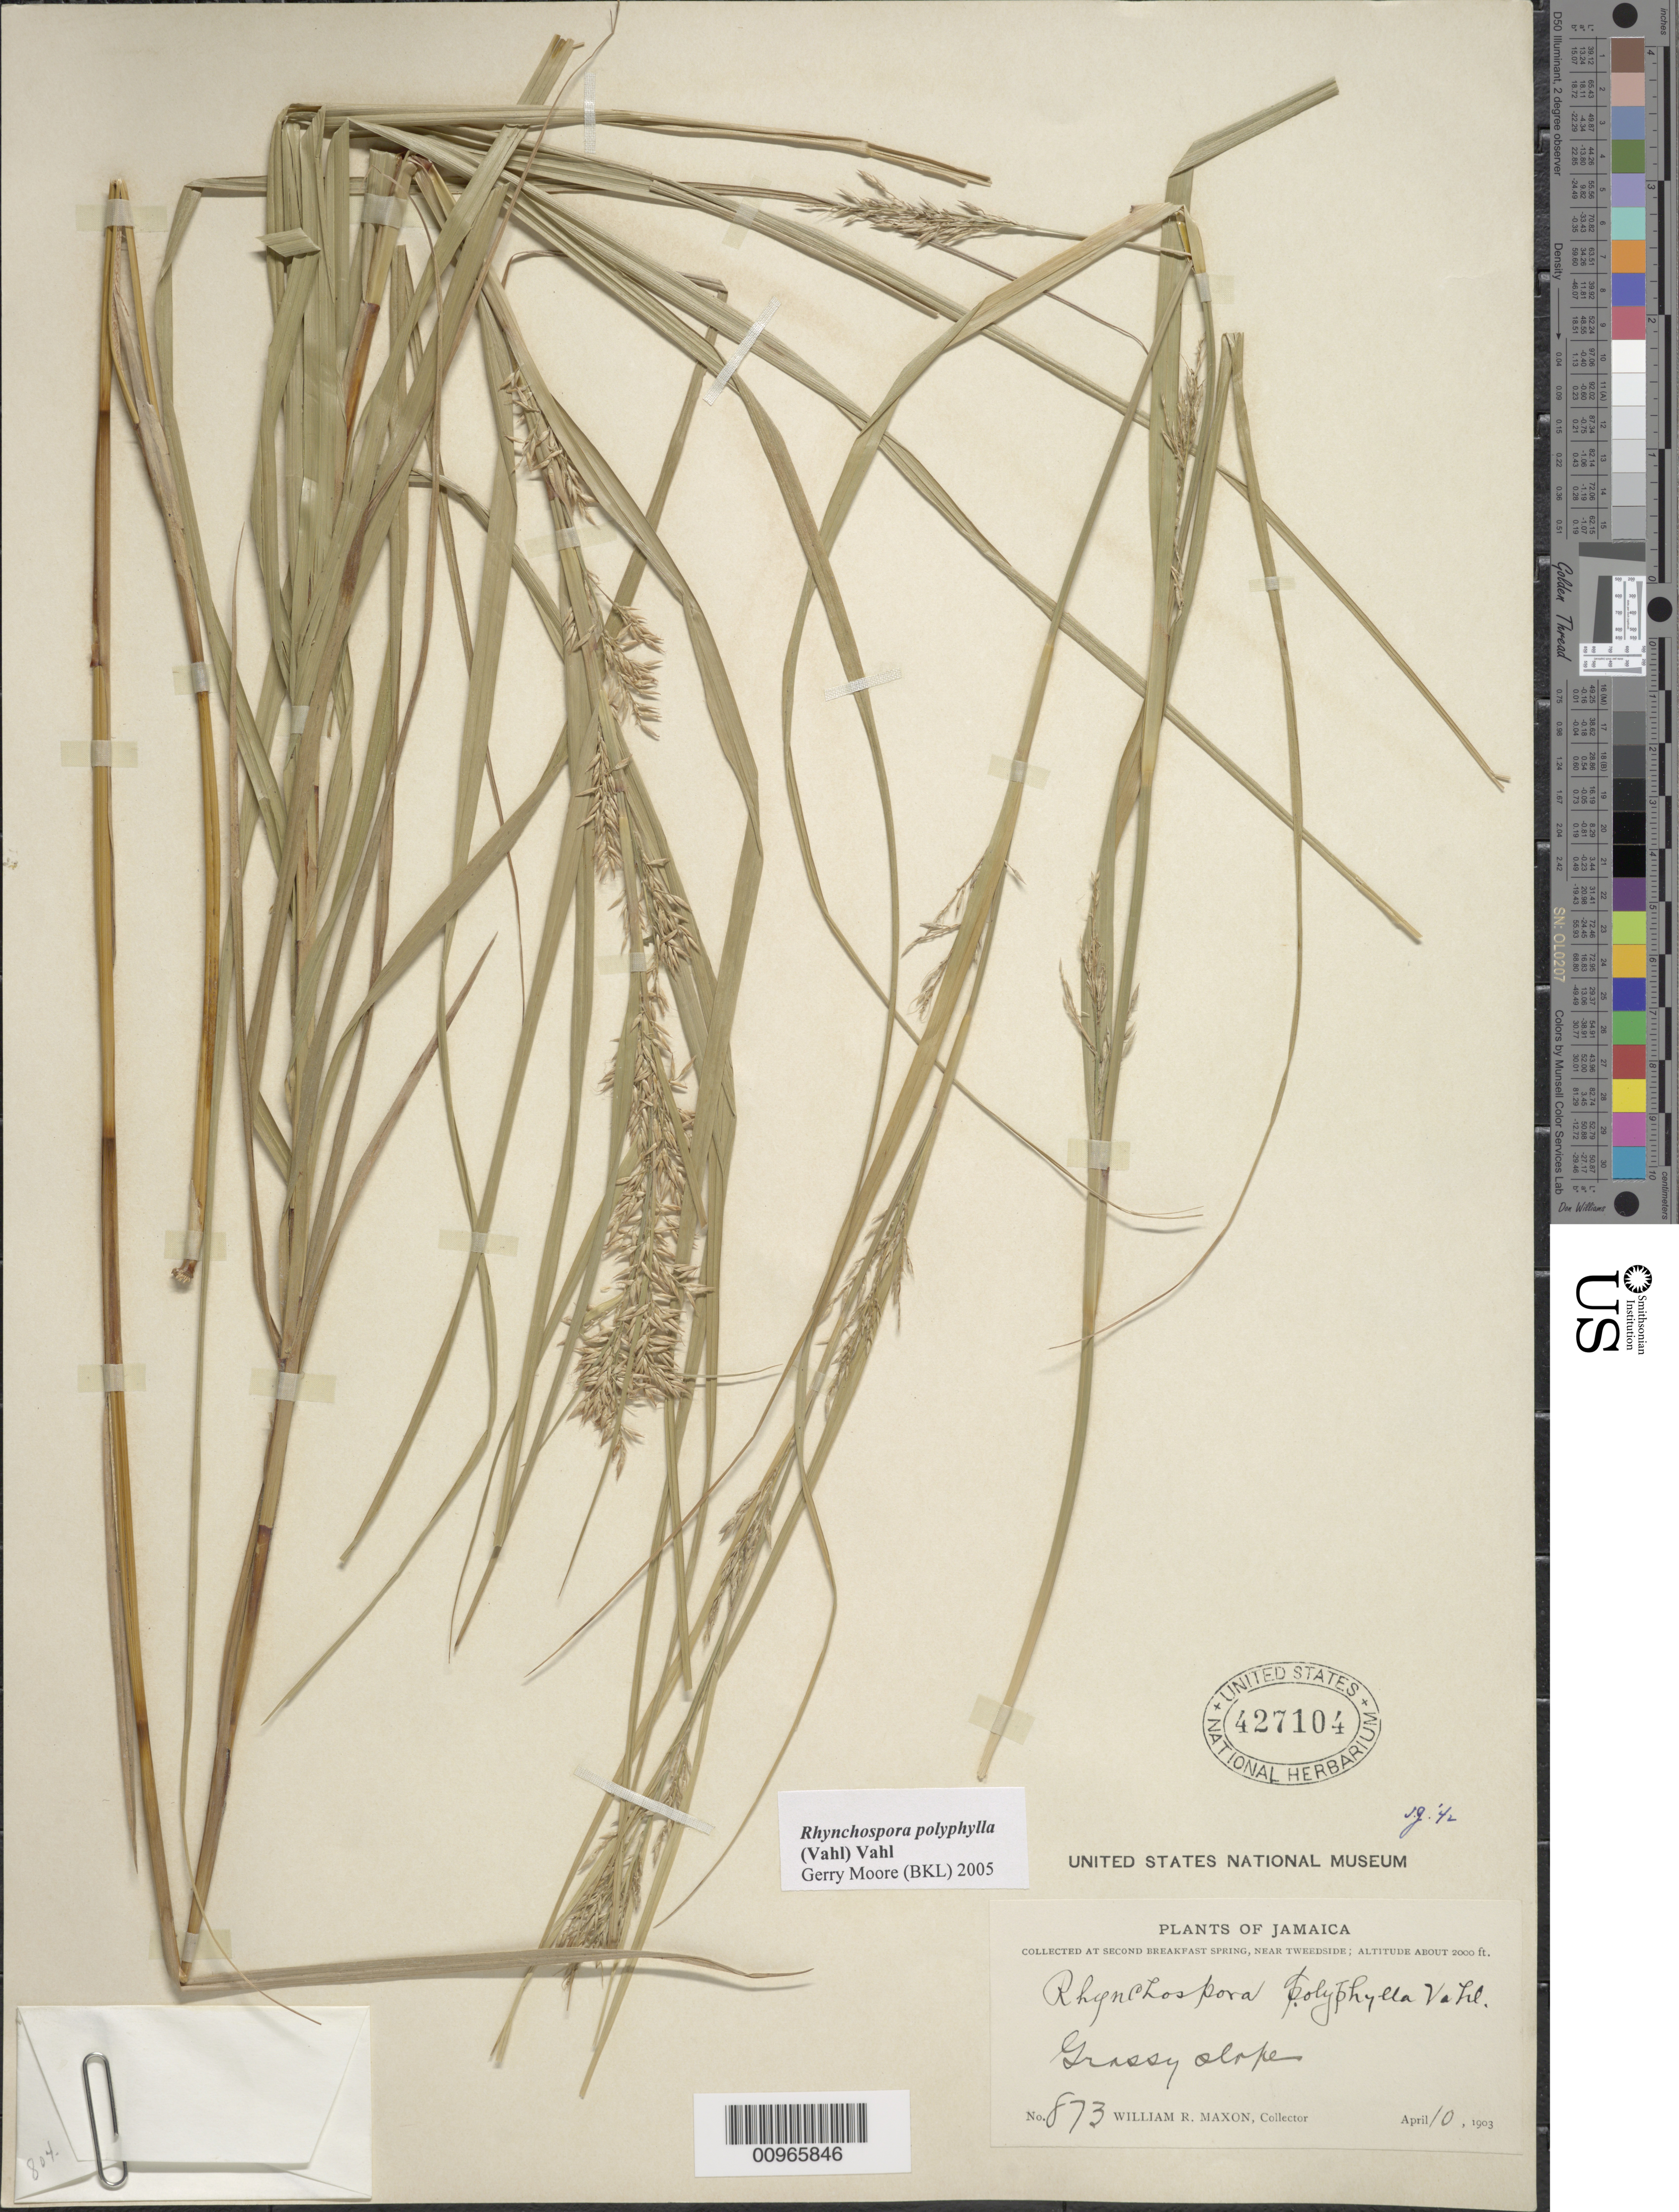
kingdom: Plantae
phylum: Tracheophyta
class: Liliopsida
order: Poales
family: Cyperaceae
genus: Rhynchospora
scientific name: Rhynchospora polyphylla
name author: (Vahl) Vahl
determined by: Moore, G.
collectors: W. R. Maxon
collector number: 873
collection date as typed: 10 Apr 1903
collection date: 1903-04-10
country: Jamaica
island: Jamaica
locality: At Second Breakfast Spring, near Tweedside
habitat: Grassy slope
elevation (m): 610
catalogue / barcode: US 427104